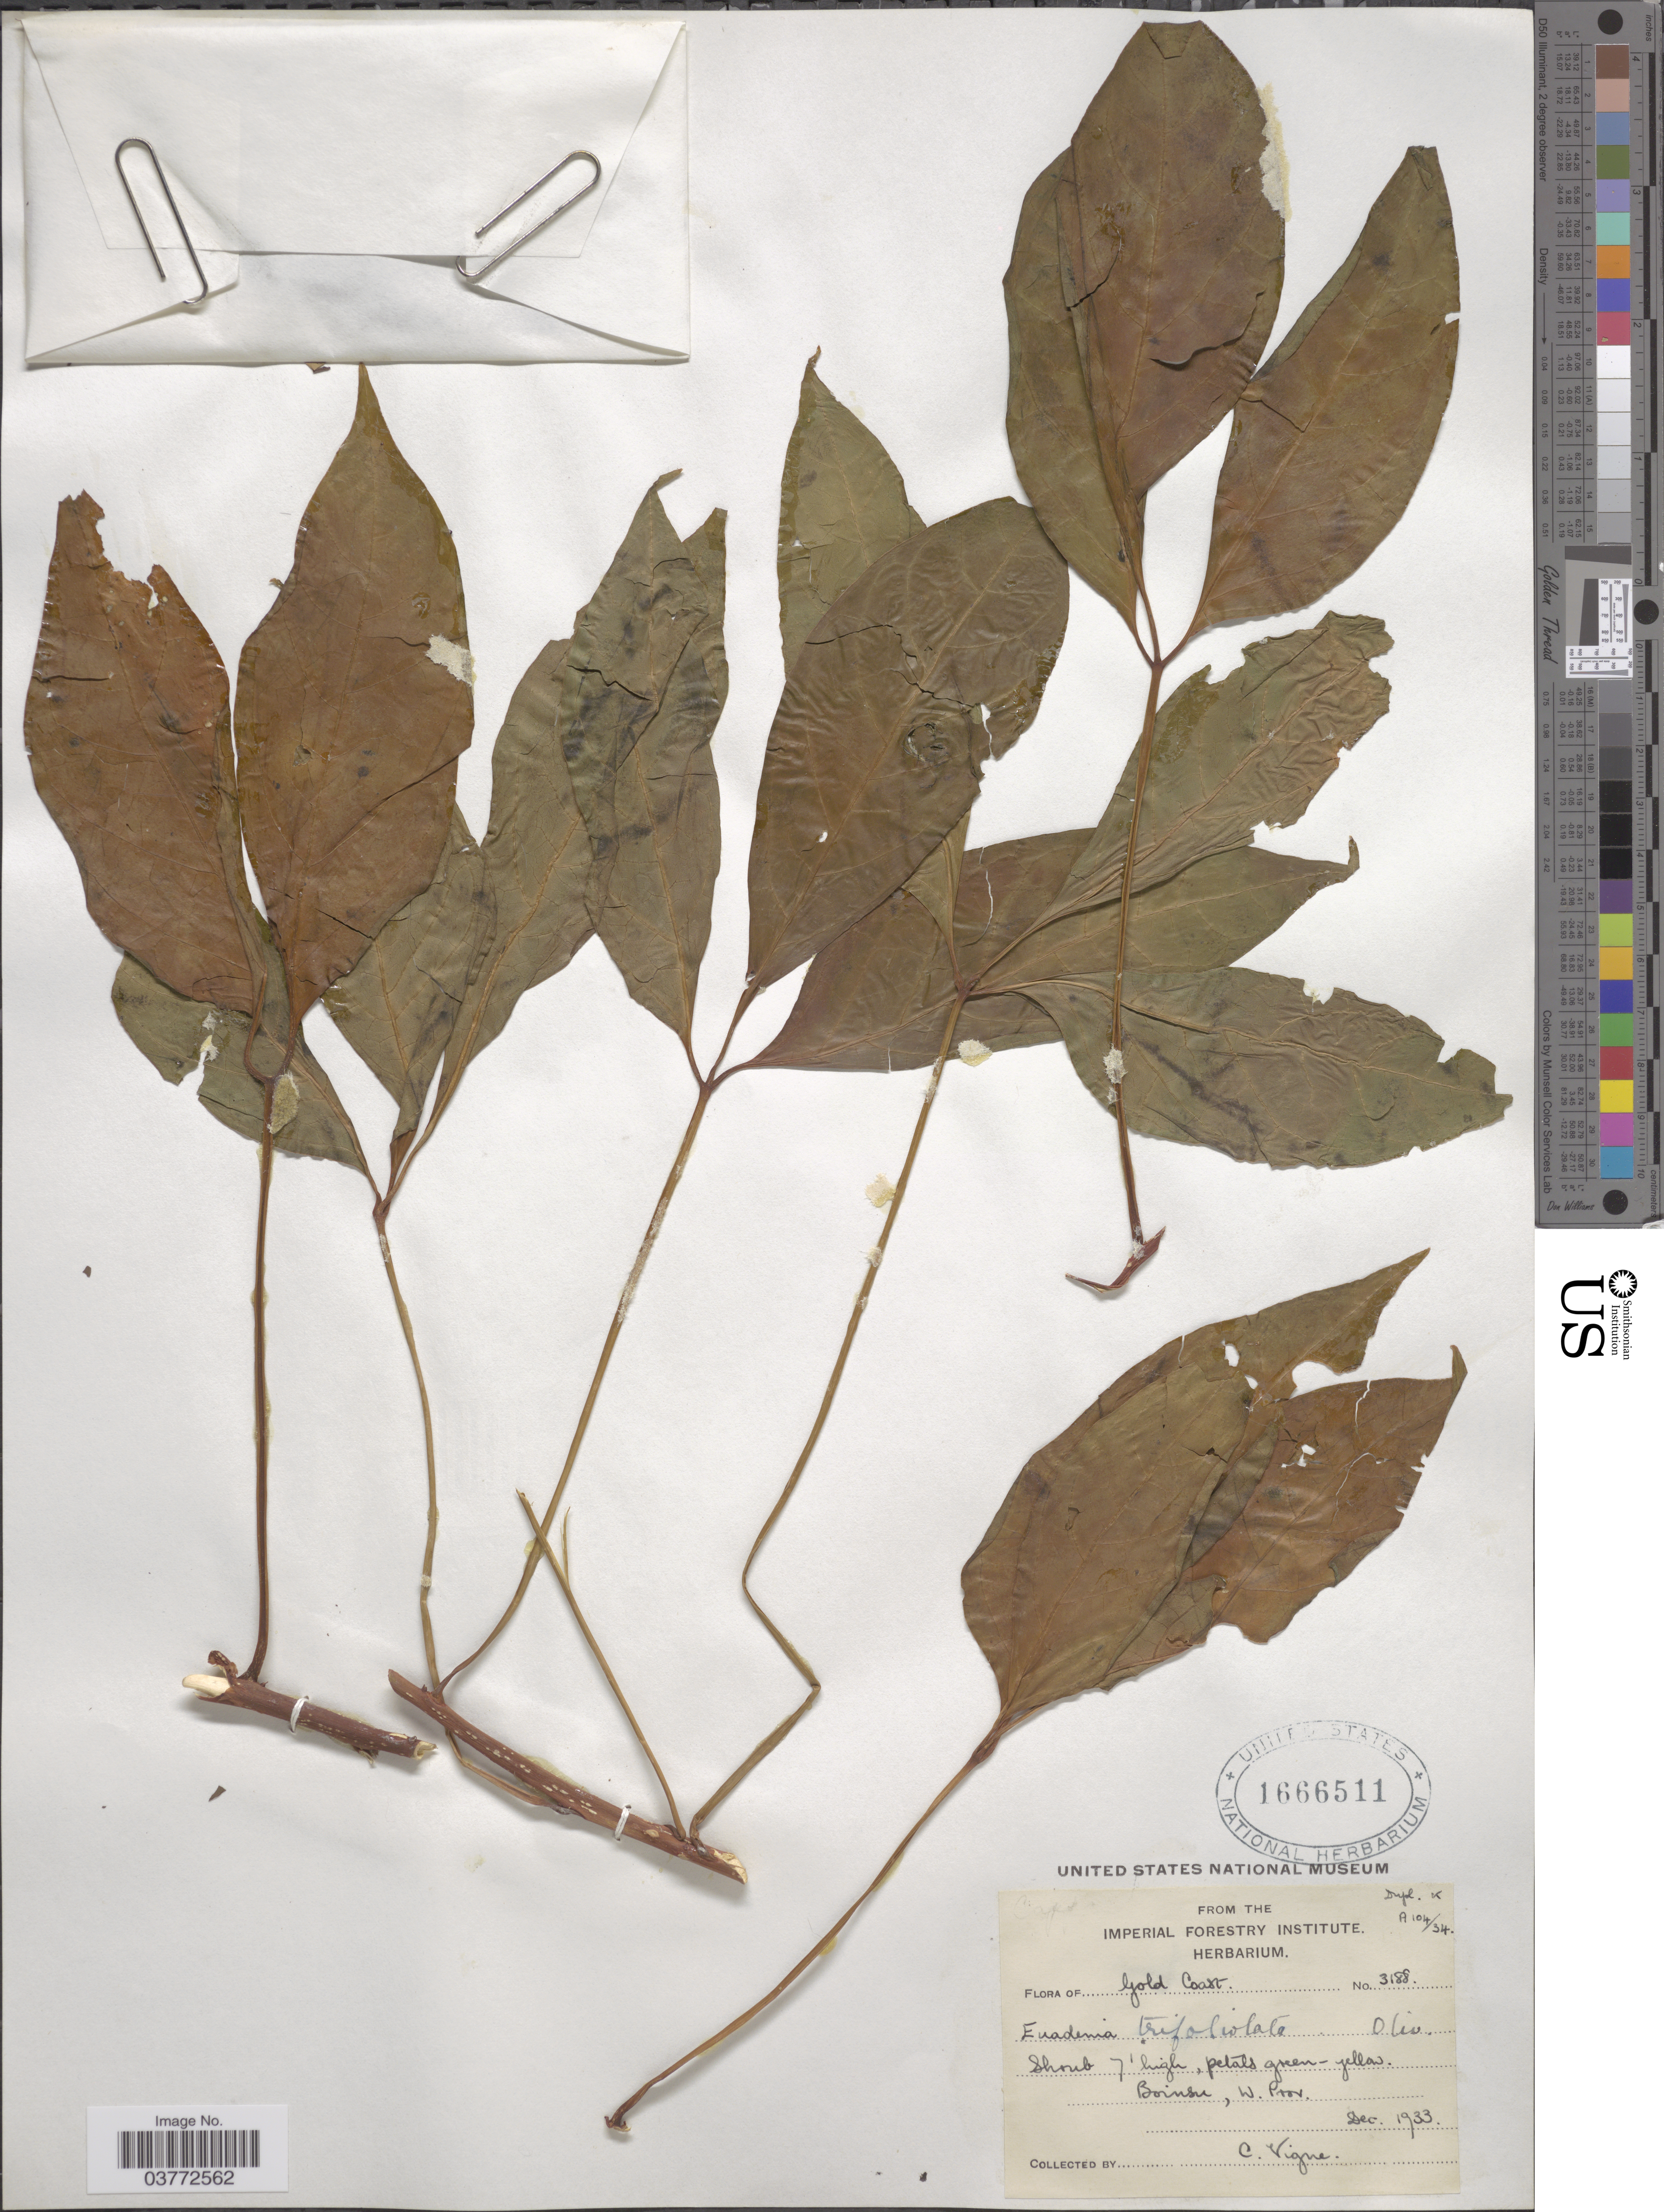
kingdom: Plantae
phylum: Tracheophyta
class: Magnoliopsida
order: Brassicales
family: Capparaceae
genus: Crateva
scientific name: Crateva monticola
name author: (Gilg & Gilg-Ben.) Christenh. & Byng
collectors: C. Vigne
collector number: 3188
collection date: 1933-12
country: Ghana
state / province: Western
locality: Gold Coast. Boinsu, W. Prov.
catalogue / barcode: US 1666511